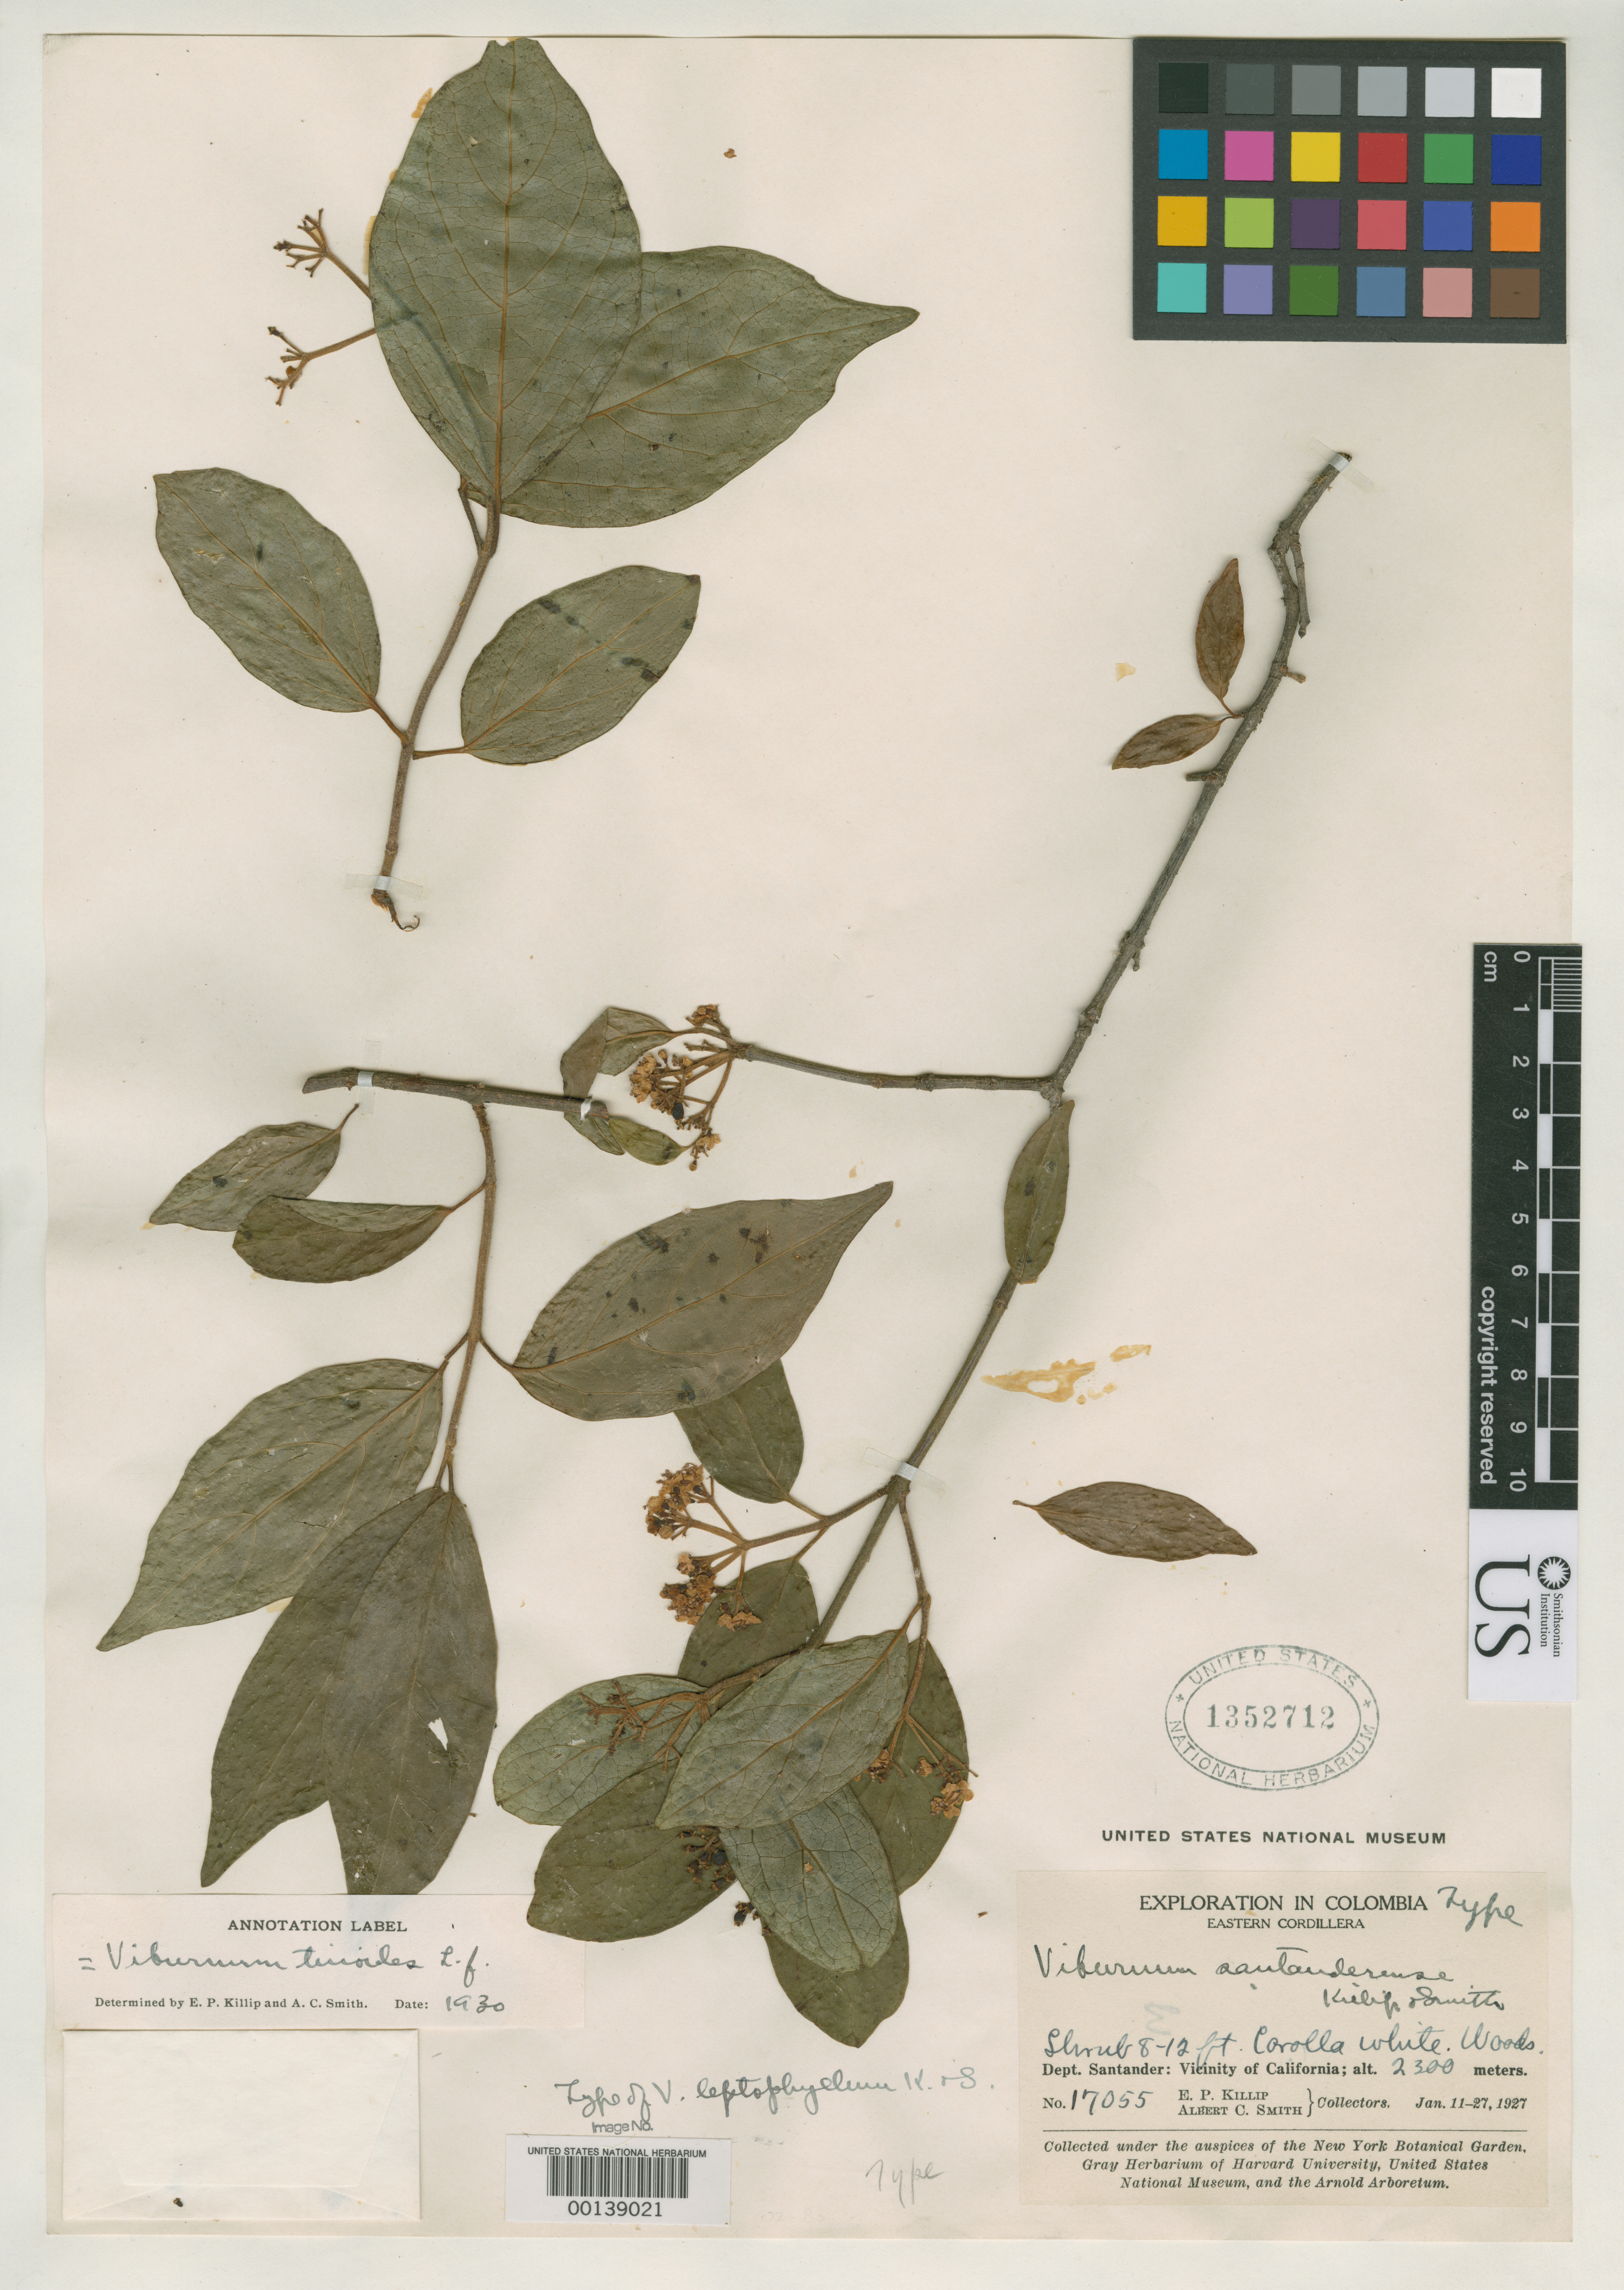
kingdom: Plantae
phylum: Tracheophyta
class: Magnoliopsida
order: Dipsacales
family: Viburnaceae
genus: Viburnum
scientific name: Viburnum leptophyllum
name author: Killip & A.C. Sm.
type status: Holotype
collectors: E. P. Killip & A. C. Smith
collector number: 17055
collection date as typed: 11 Jan 1927 to 17 Jan 1927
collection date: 1927-01-11/1927-01-17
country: Colombia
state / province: Norte de Santander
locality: Near California.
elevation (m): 2300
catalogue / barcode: US 1352712